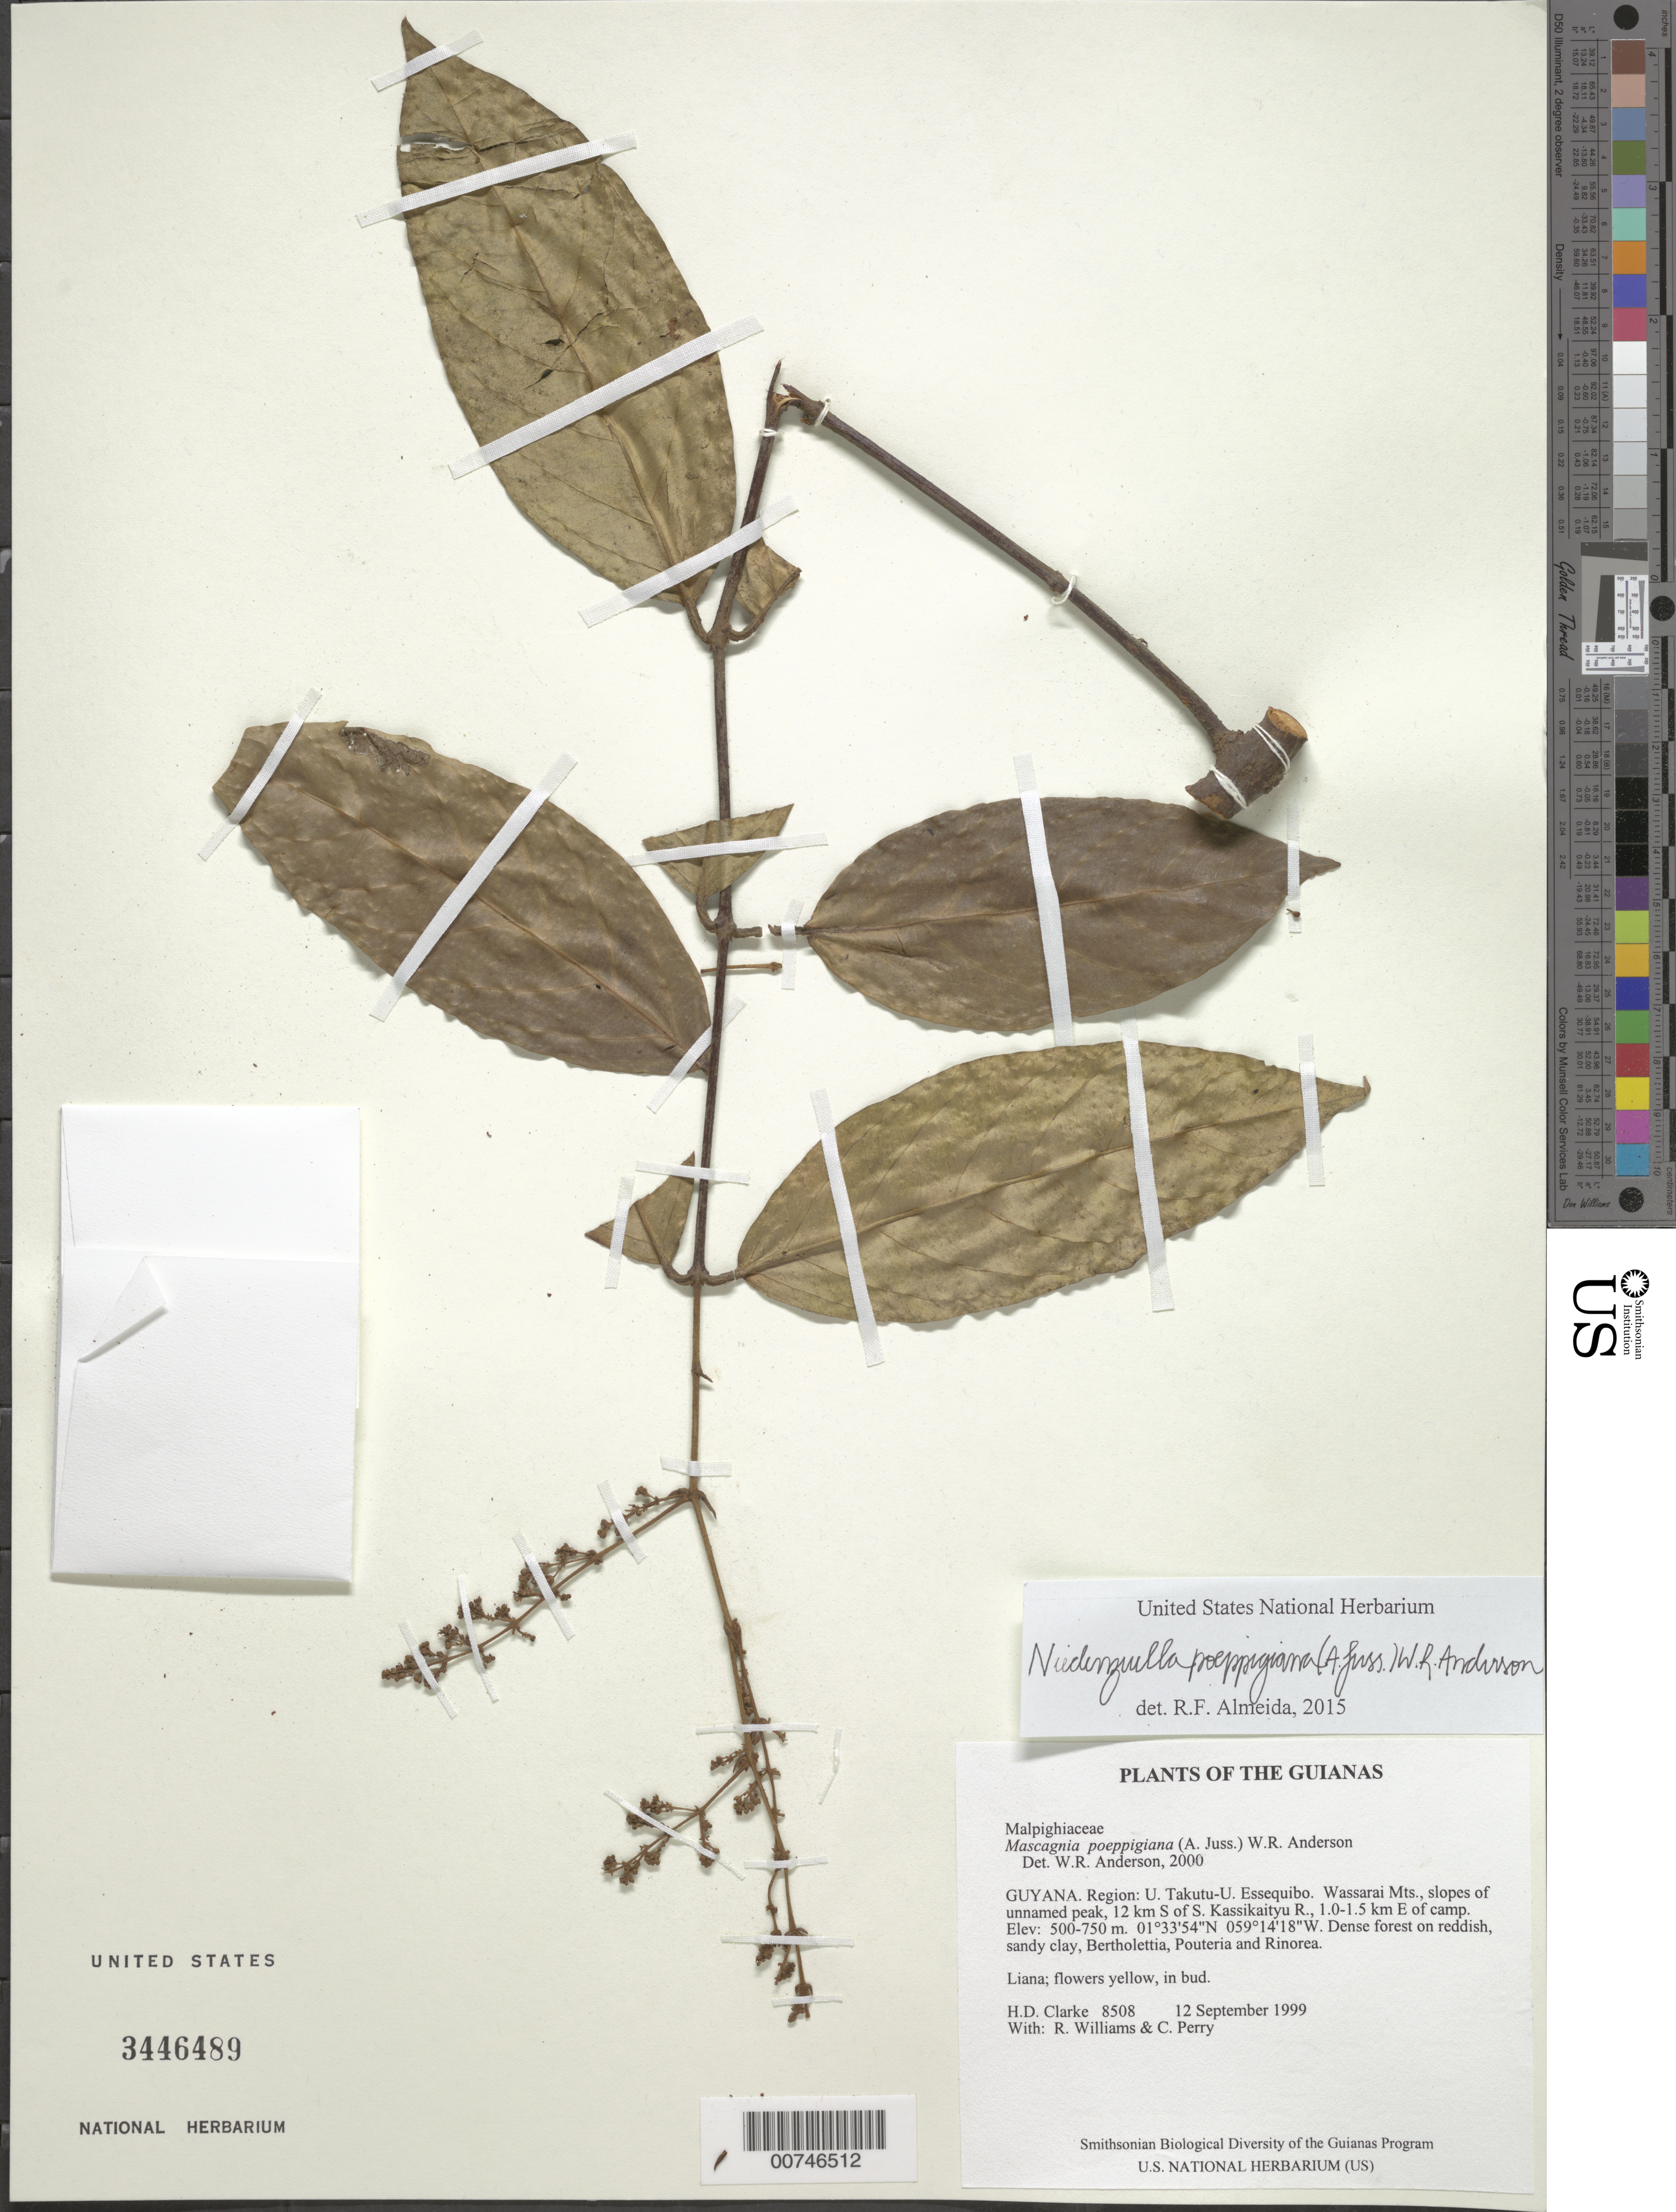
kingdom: Plantae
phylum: Tracheophyta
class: Magnoliopsida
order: Malpighiales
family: Malpighiaceae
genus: Niedenzuella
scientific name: Niedenzuella poeppigiana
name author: (A. Juss.) W.R. Anderson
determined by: De Almeida, R. F., (HUEFS), Universidade Estadual de Feira de Santana (BRAZIL)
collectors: H. D. Clarke, R. Williams & C. Perry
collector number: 8508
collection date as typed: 12 September 1999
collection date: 1999-09-12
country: Guyana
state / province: U. Takutu-U. Essequibo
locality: Wassarai Mts., slopes of unnamed peak, 12 km S of S. Kassikaityu R., 1.0-1.5 km E of camp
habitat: Dense forest on reddish, sandy clay, Bertholettia, Pouteria and Rinorea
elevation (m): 500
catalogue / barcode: US 3446489